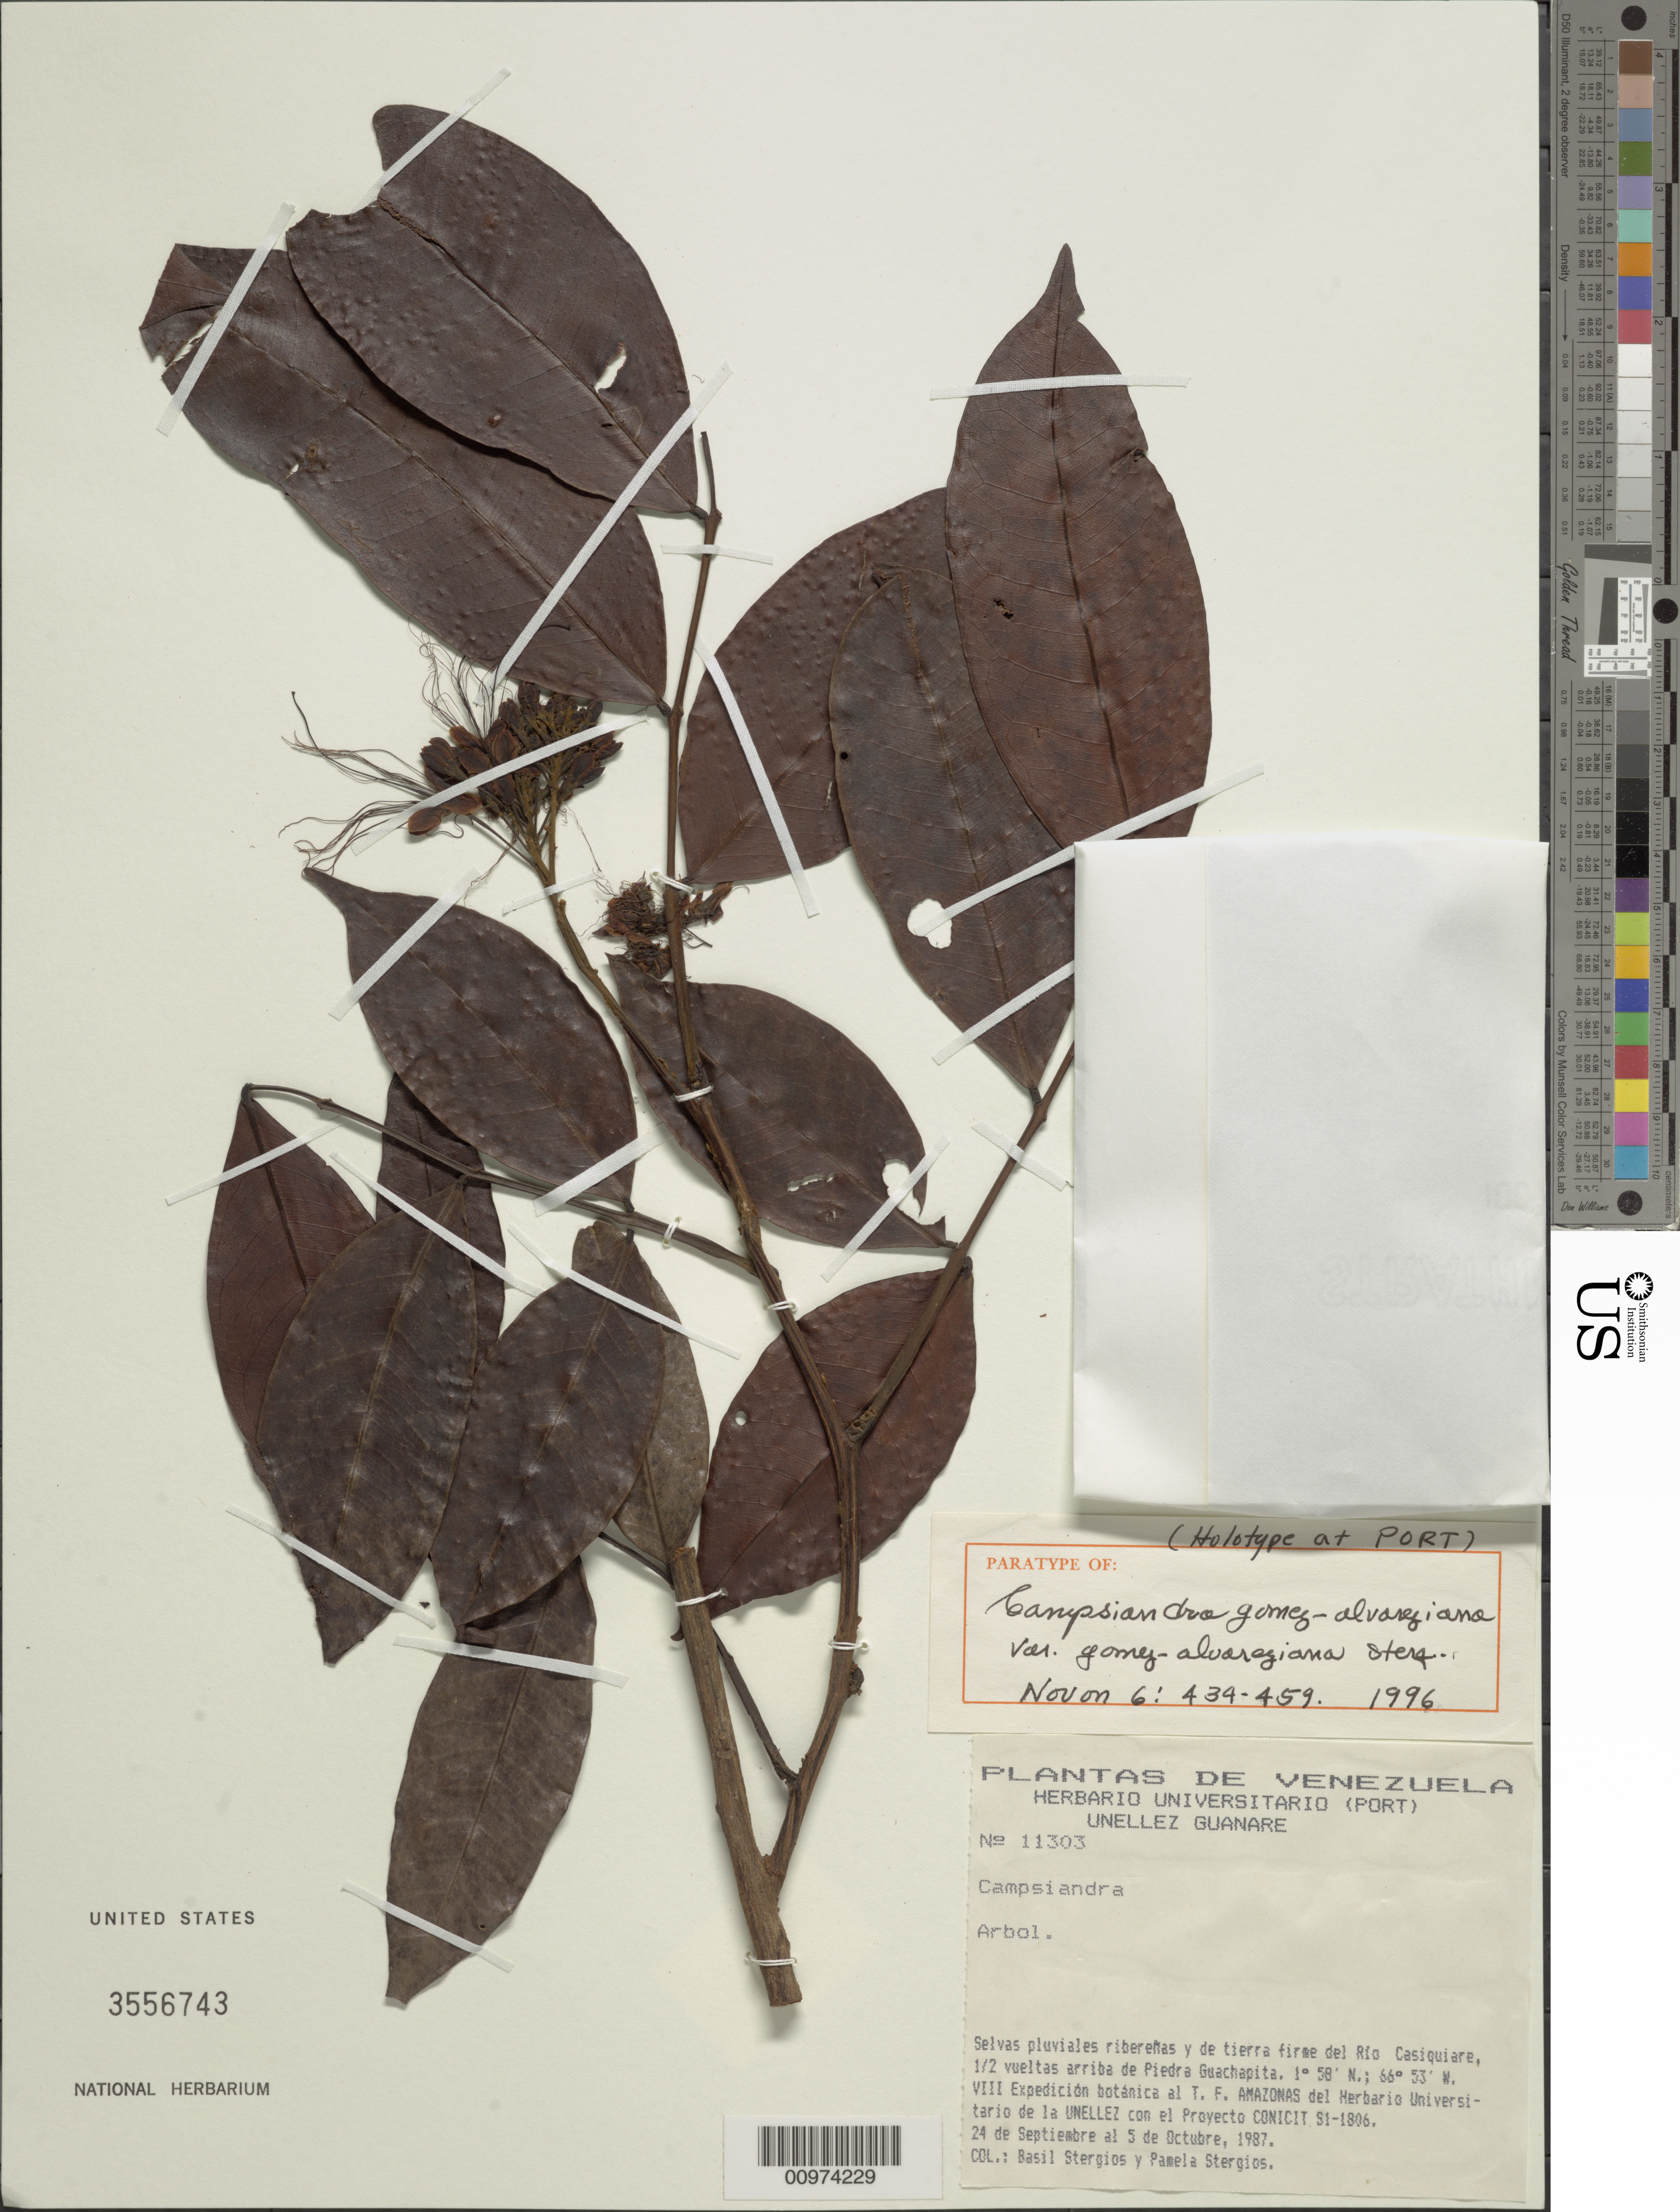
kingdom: Plantae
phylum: Tracheophyta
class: Magnoliopsida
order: Fabales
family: Fabaceae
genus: Campsiandra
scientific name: Campsiandra gomez-alvareziana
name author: Stergios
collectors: B. G. Stergios & P. Stergios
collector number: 11303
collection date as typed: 24-Sep-87 to 5-Oct-87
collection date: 1987-09-24/1987-10-05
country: Venezuela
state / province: Amazonas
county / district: Río Negro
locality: Rio Casiquiare, 1/2 vueltas arriba de Piedra Guachapita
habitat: Selvas pluviales riberenas y de tierra firme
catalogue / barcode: US 3556743